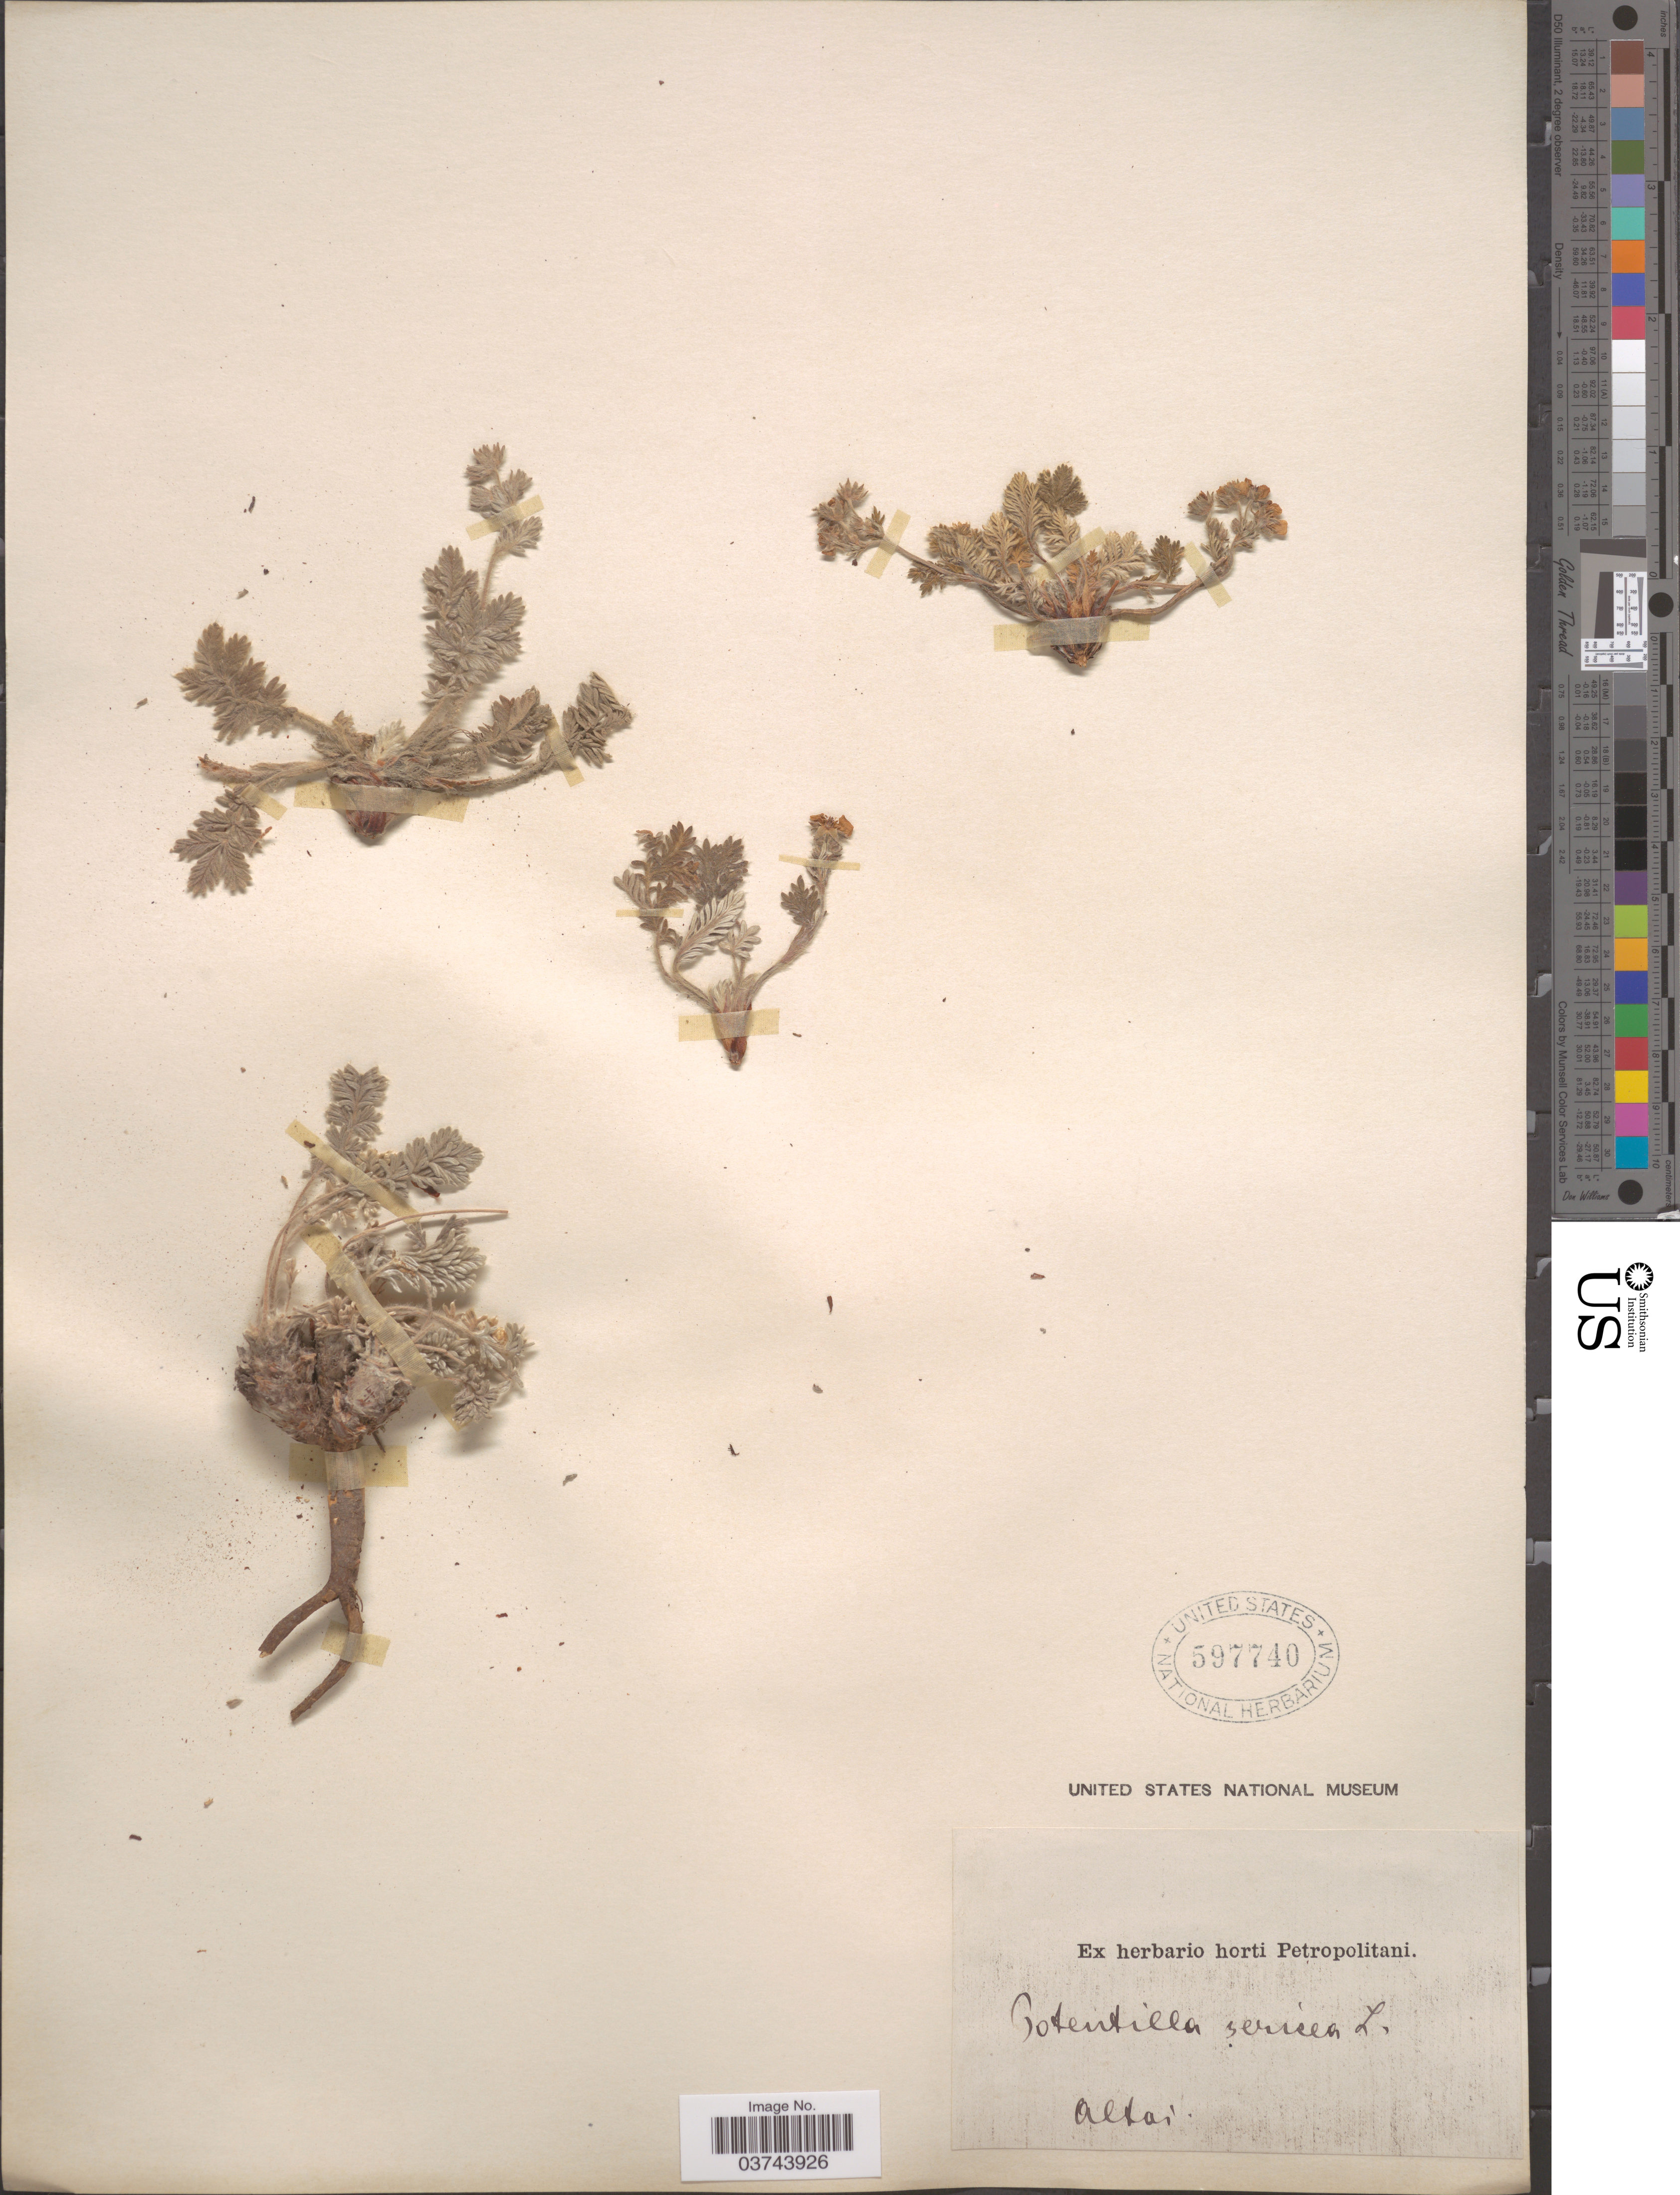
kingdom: Plantae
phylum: Tracheophyta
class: Magnoliopsida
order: Rosales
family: Rosaceae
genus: Potentilla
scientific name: Potentilla sericea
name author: L.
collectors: ex Herb. Horti Bot. Petropolitani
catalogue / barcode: US 597740